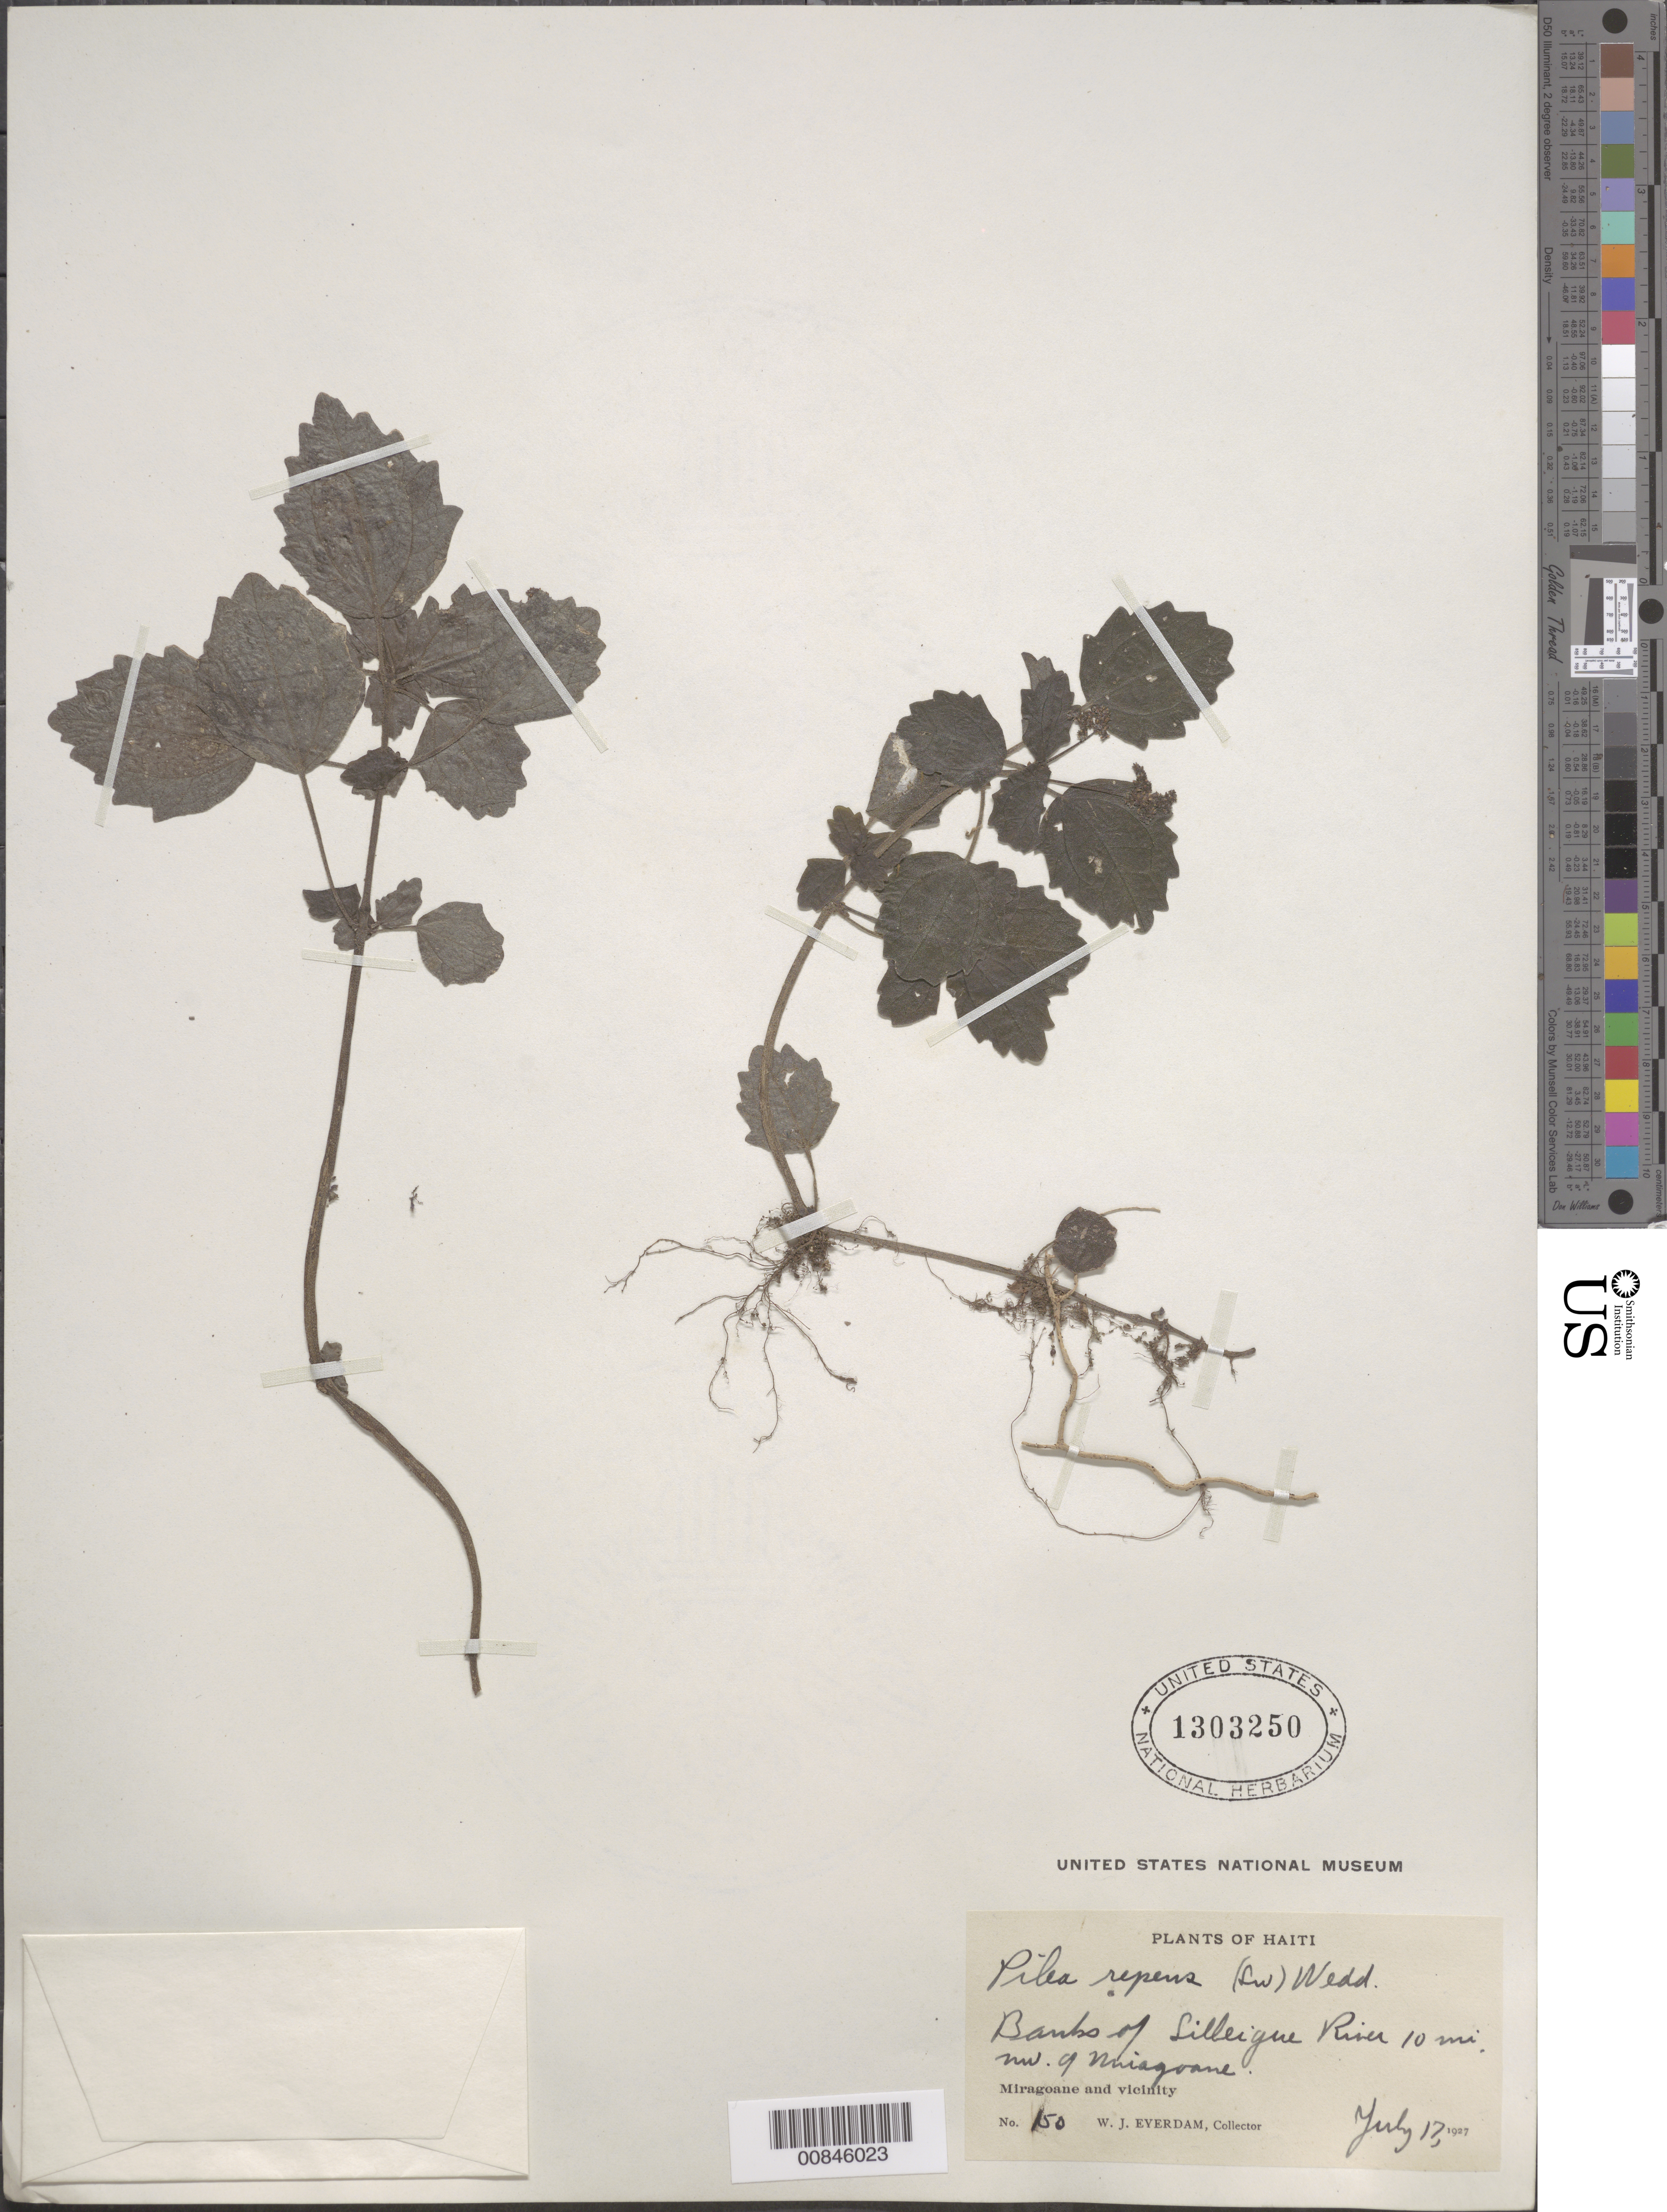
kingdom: Plantae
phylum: Tracheophyta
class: Magnoliopsida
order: Rosales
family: Urticaceae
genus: Pilea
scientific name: Pilea repens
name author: (Sw.) Wedd.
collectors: W. J. Eyerdam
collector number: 150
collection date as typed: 17 Jul 1927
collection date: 1927-07-17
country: Haiti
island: Hispaniola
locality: Banks of Silleigne River 10 mi. NW of Miragoane.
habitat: Banks of river.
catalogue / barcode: US 1303250